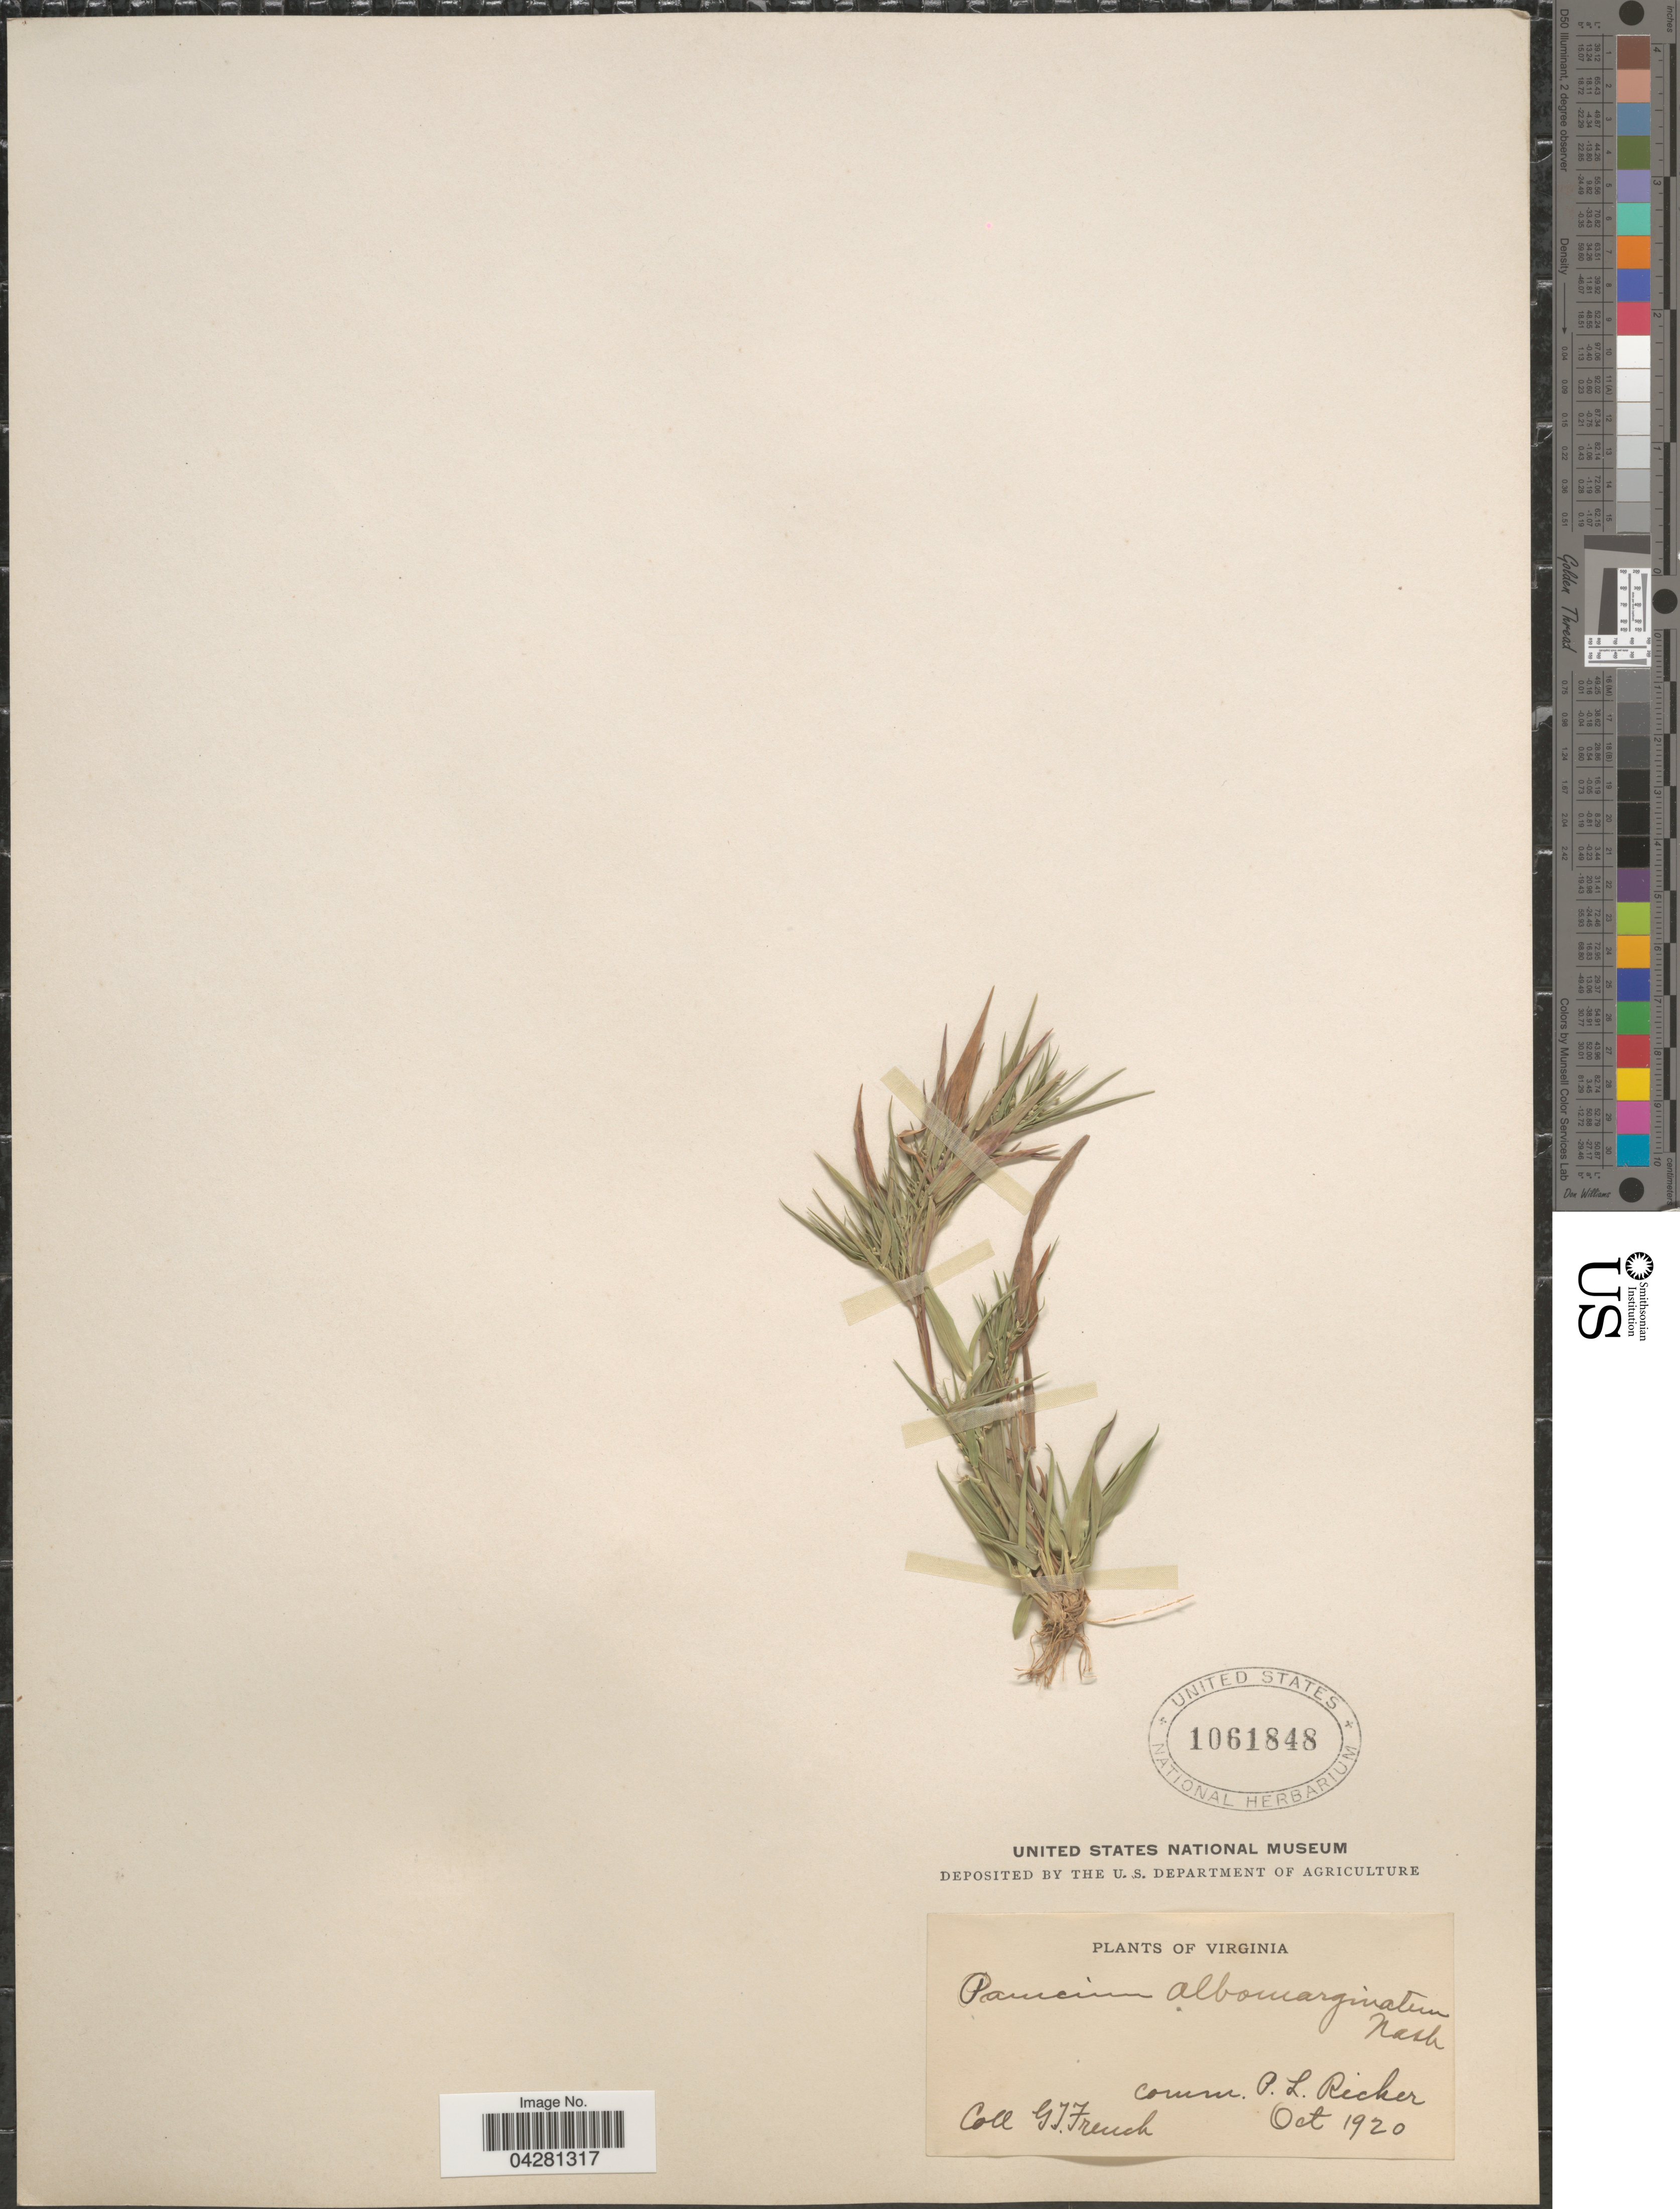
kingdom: Plantae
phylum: Tracheophyta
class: Liliopsida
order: Poales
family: Poaceae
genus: Dichanthelium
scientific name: Dichanthelium dichotomum var. unciphyllum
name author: (Trin.) Davidse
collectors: G. French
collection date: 1920-10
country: United States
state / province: Virginia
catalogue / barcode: US 1061848